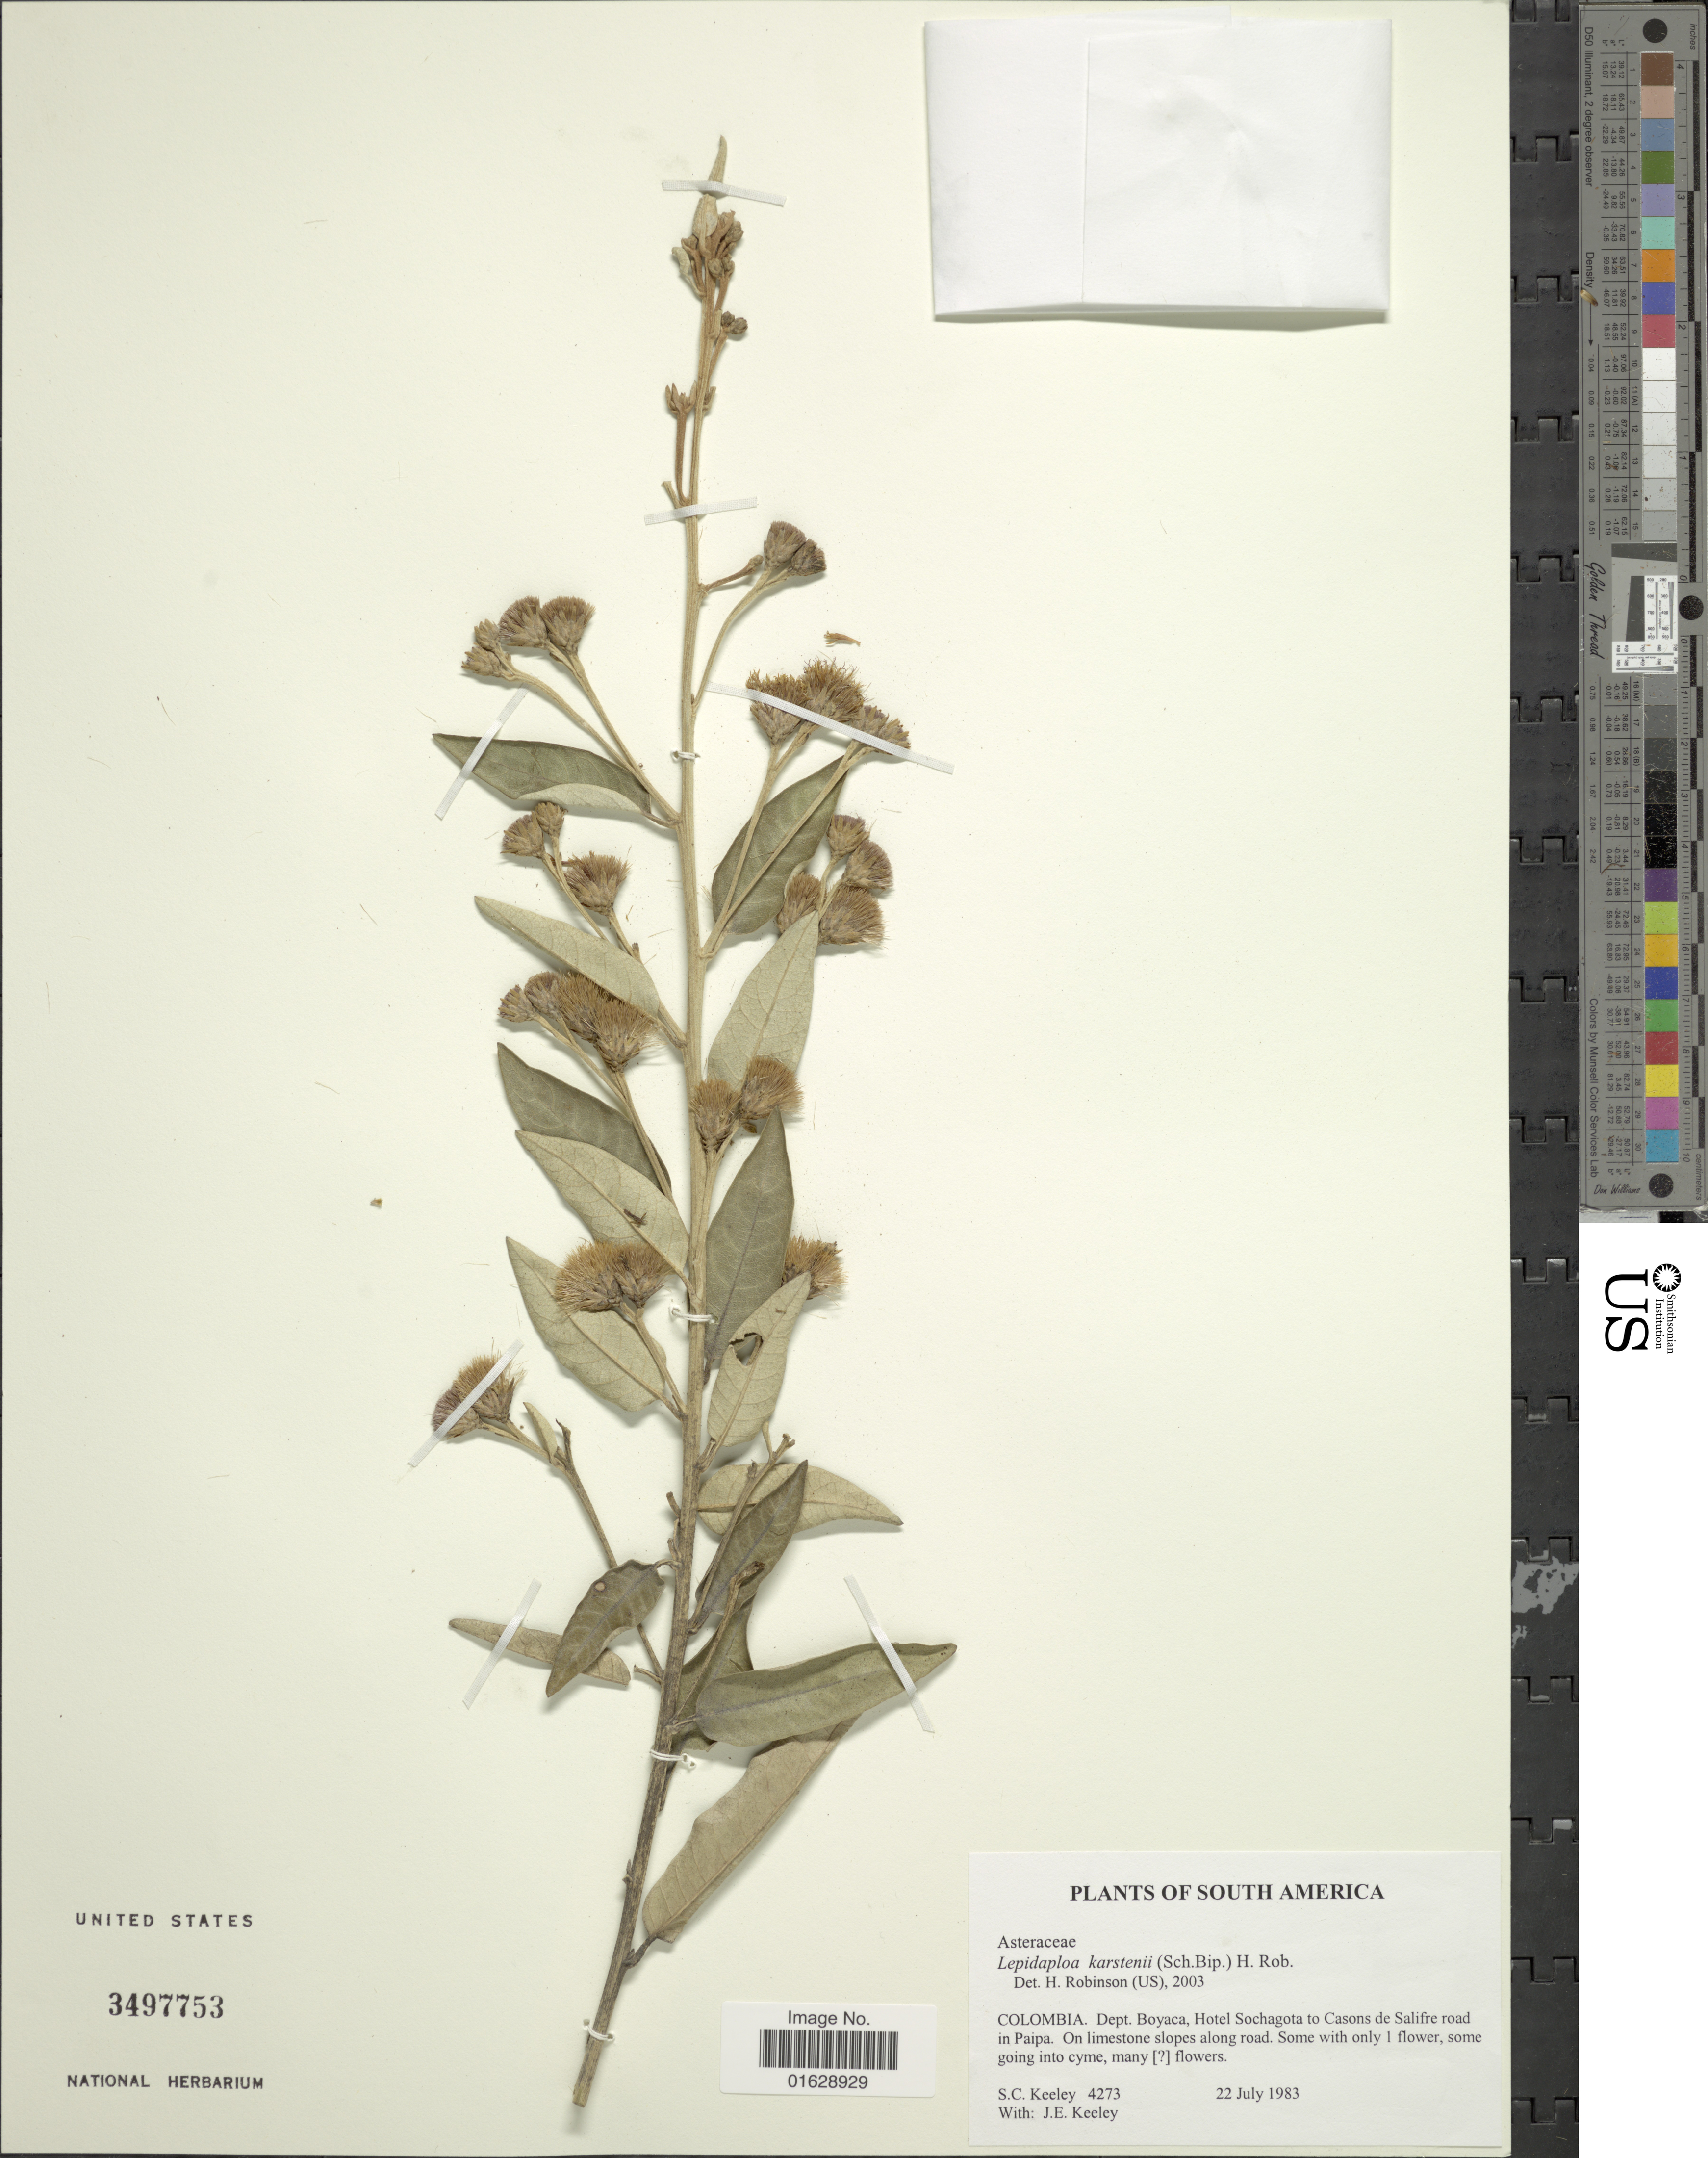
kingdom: Plantae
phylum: Tracheophyta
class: Magnoliopsida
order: Asterales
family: Asteraceae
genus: Lepidaploa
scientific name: Lepidaploa karstenii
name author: (Sch. Bip.) H. Rob.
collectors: S. C. Keeley & J. E. Keeley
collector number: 4273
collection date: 1983-07-22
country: Colombia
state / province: Boyacá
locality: Hotel Sochagota to Casons de Salifre road in Paipa. Along road.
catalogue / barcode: US 3497753